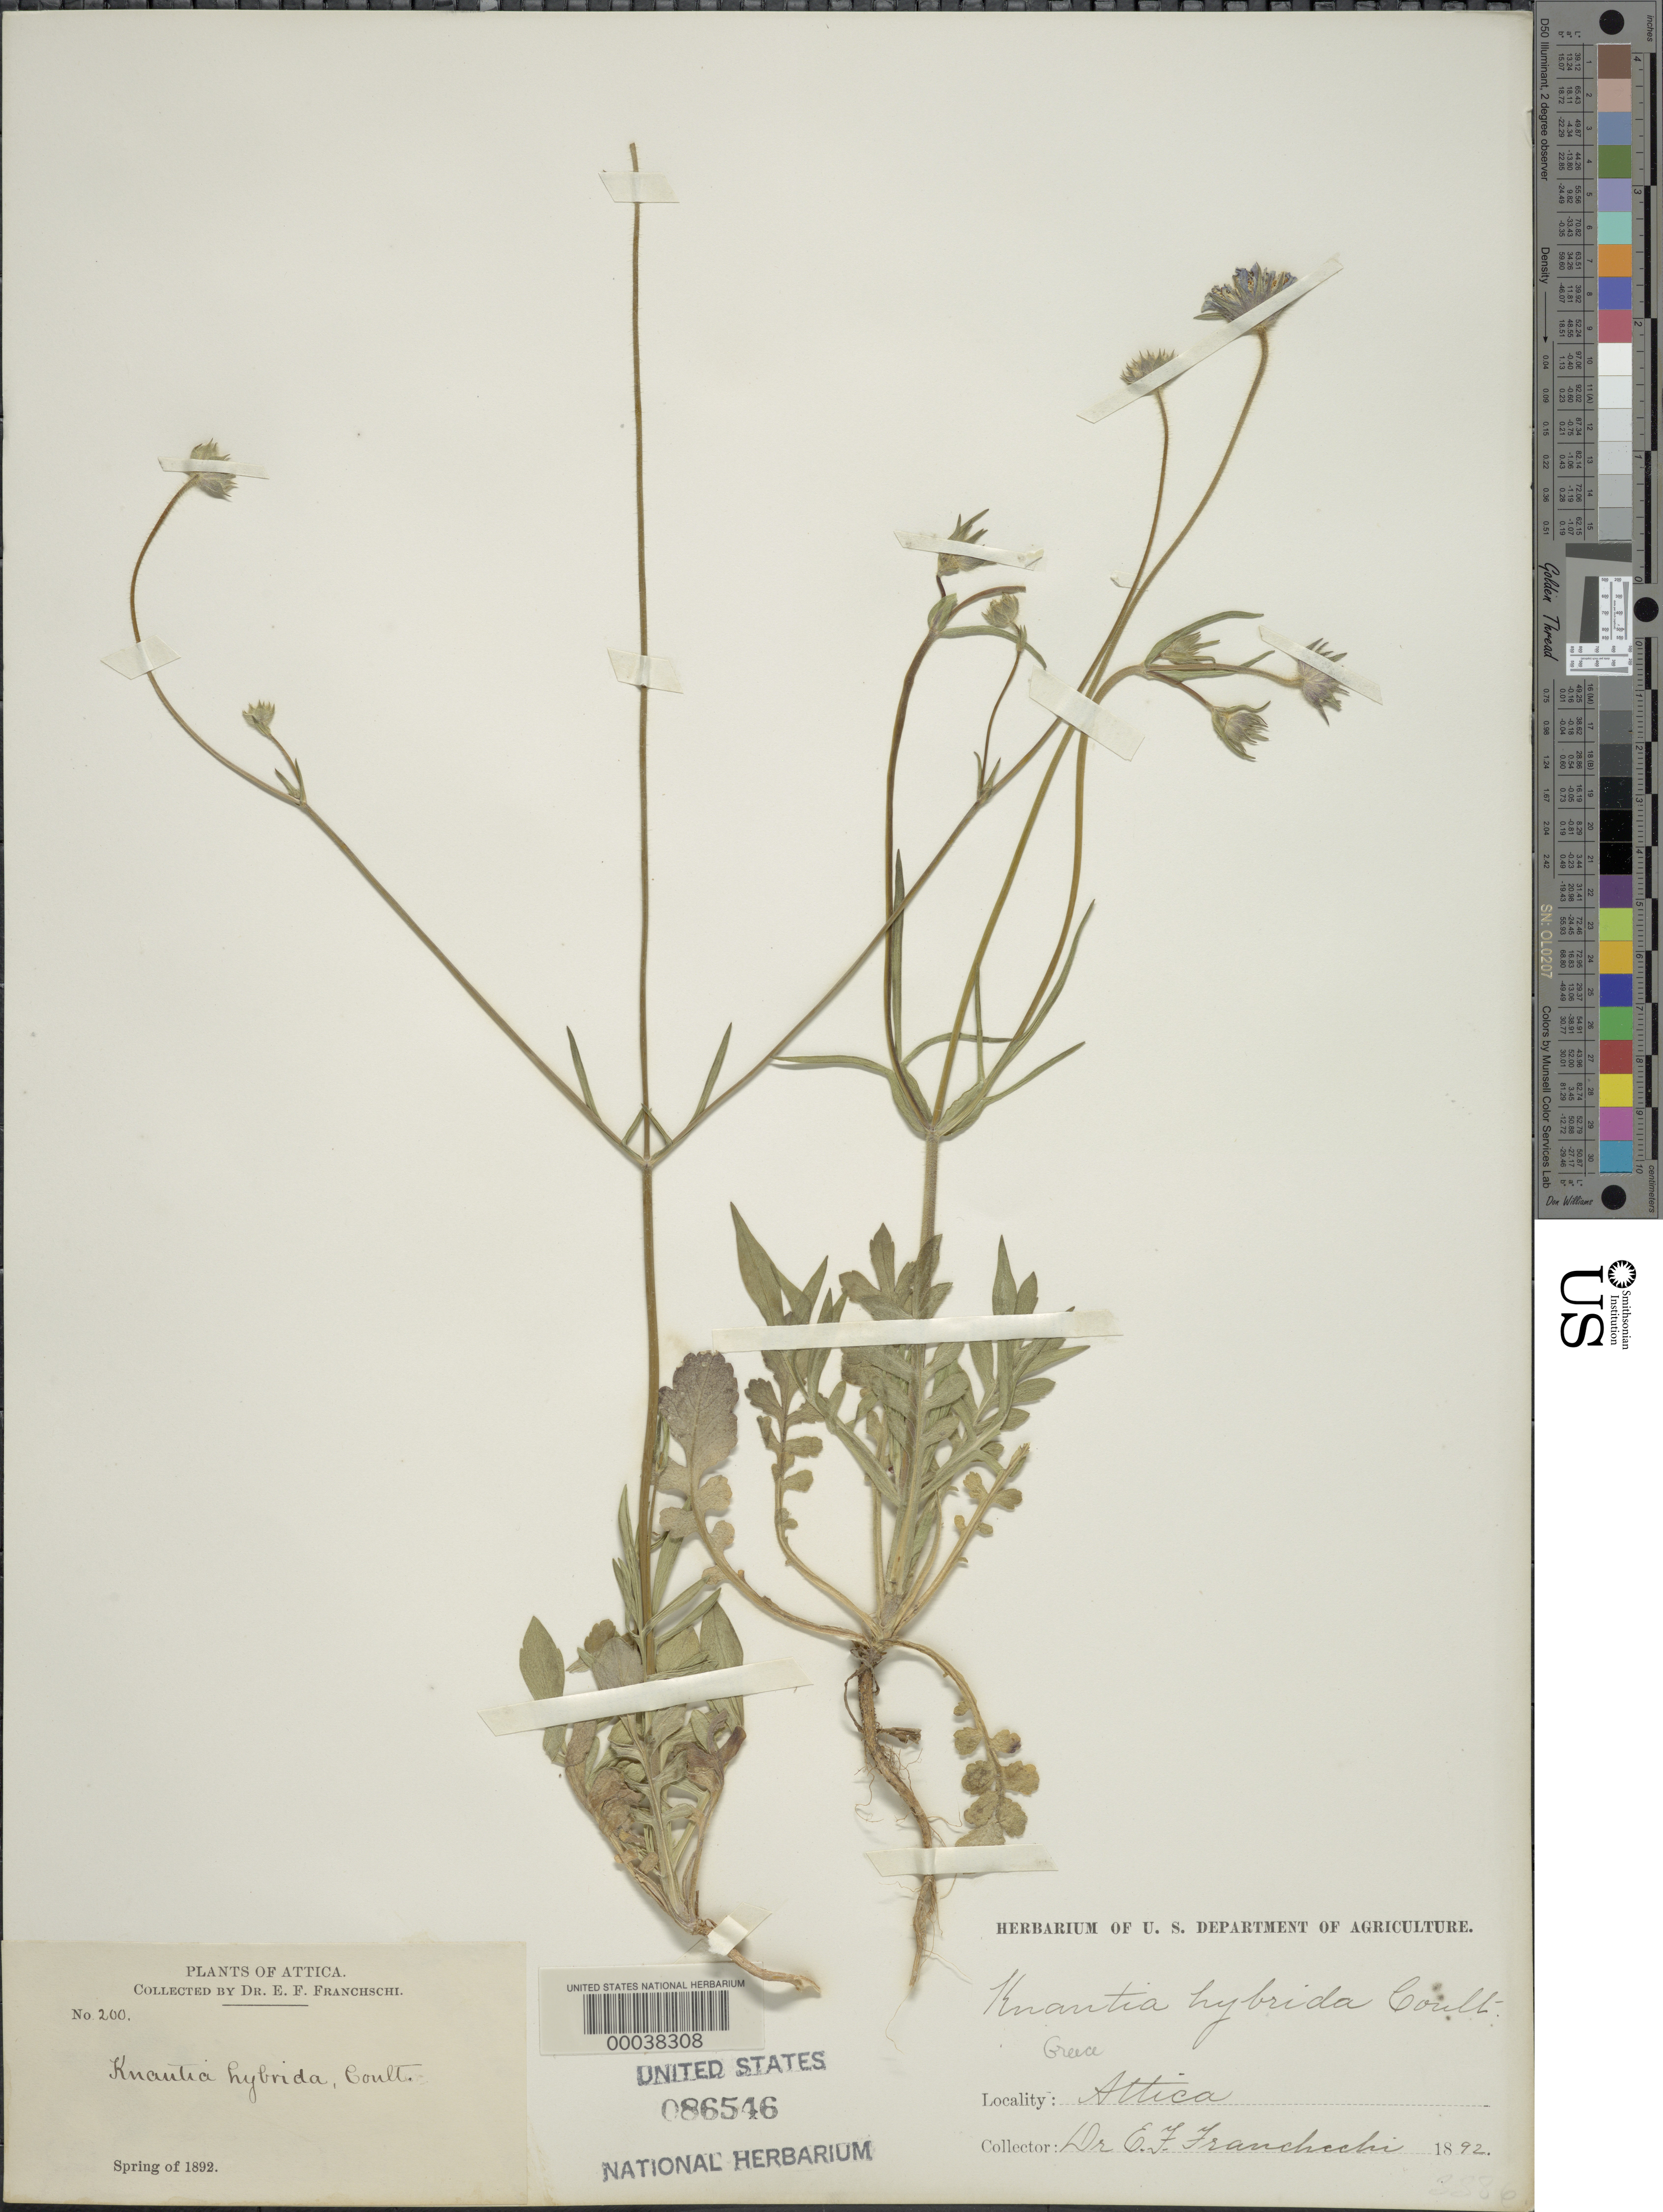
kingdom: Plantae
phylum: Tracheophyta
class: Magnoliopsida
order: Dipsacales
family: Caprifoliaceae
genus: Knautia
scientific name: Knautia hybrida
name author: Coult.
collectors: E. Franchschi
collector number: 200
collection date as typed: Spr 1892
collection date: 1892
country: Greece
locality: Attica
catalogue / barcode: US 86546